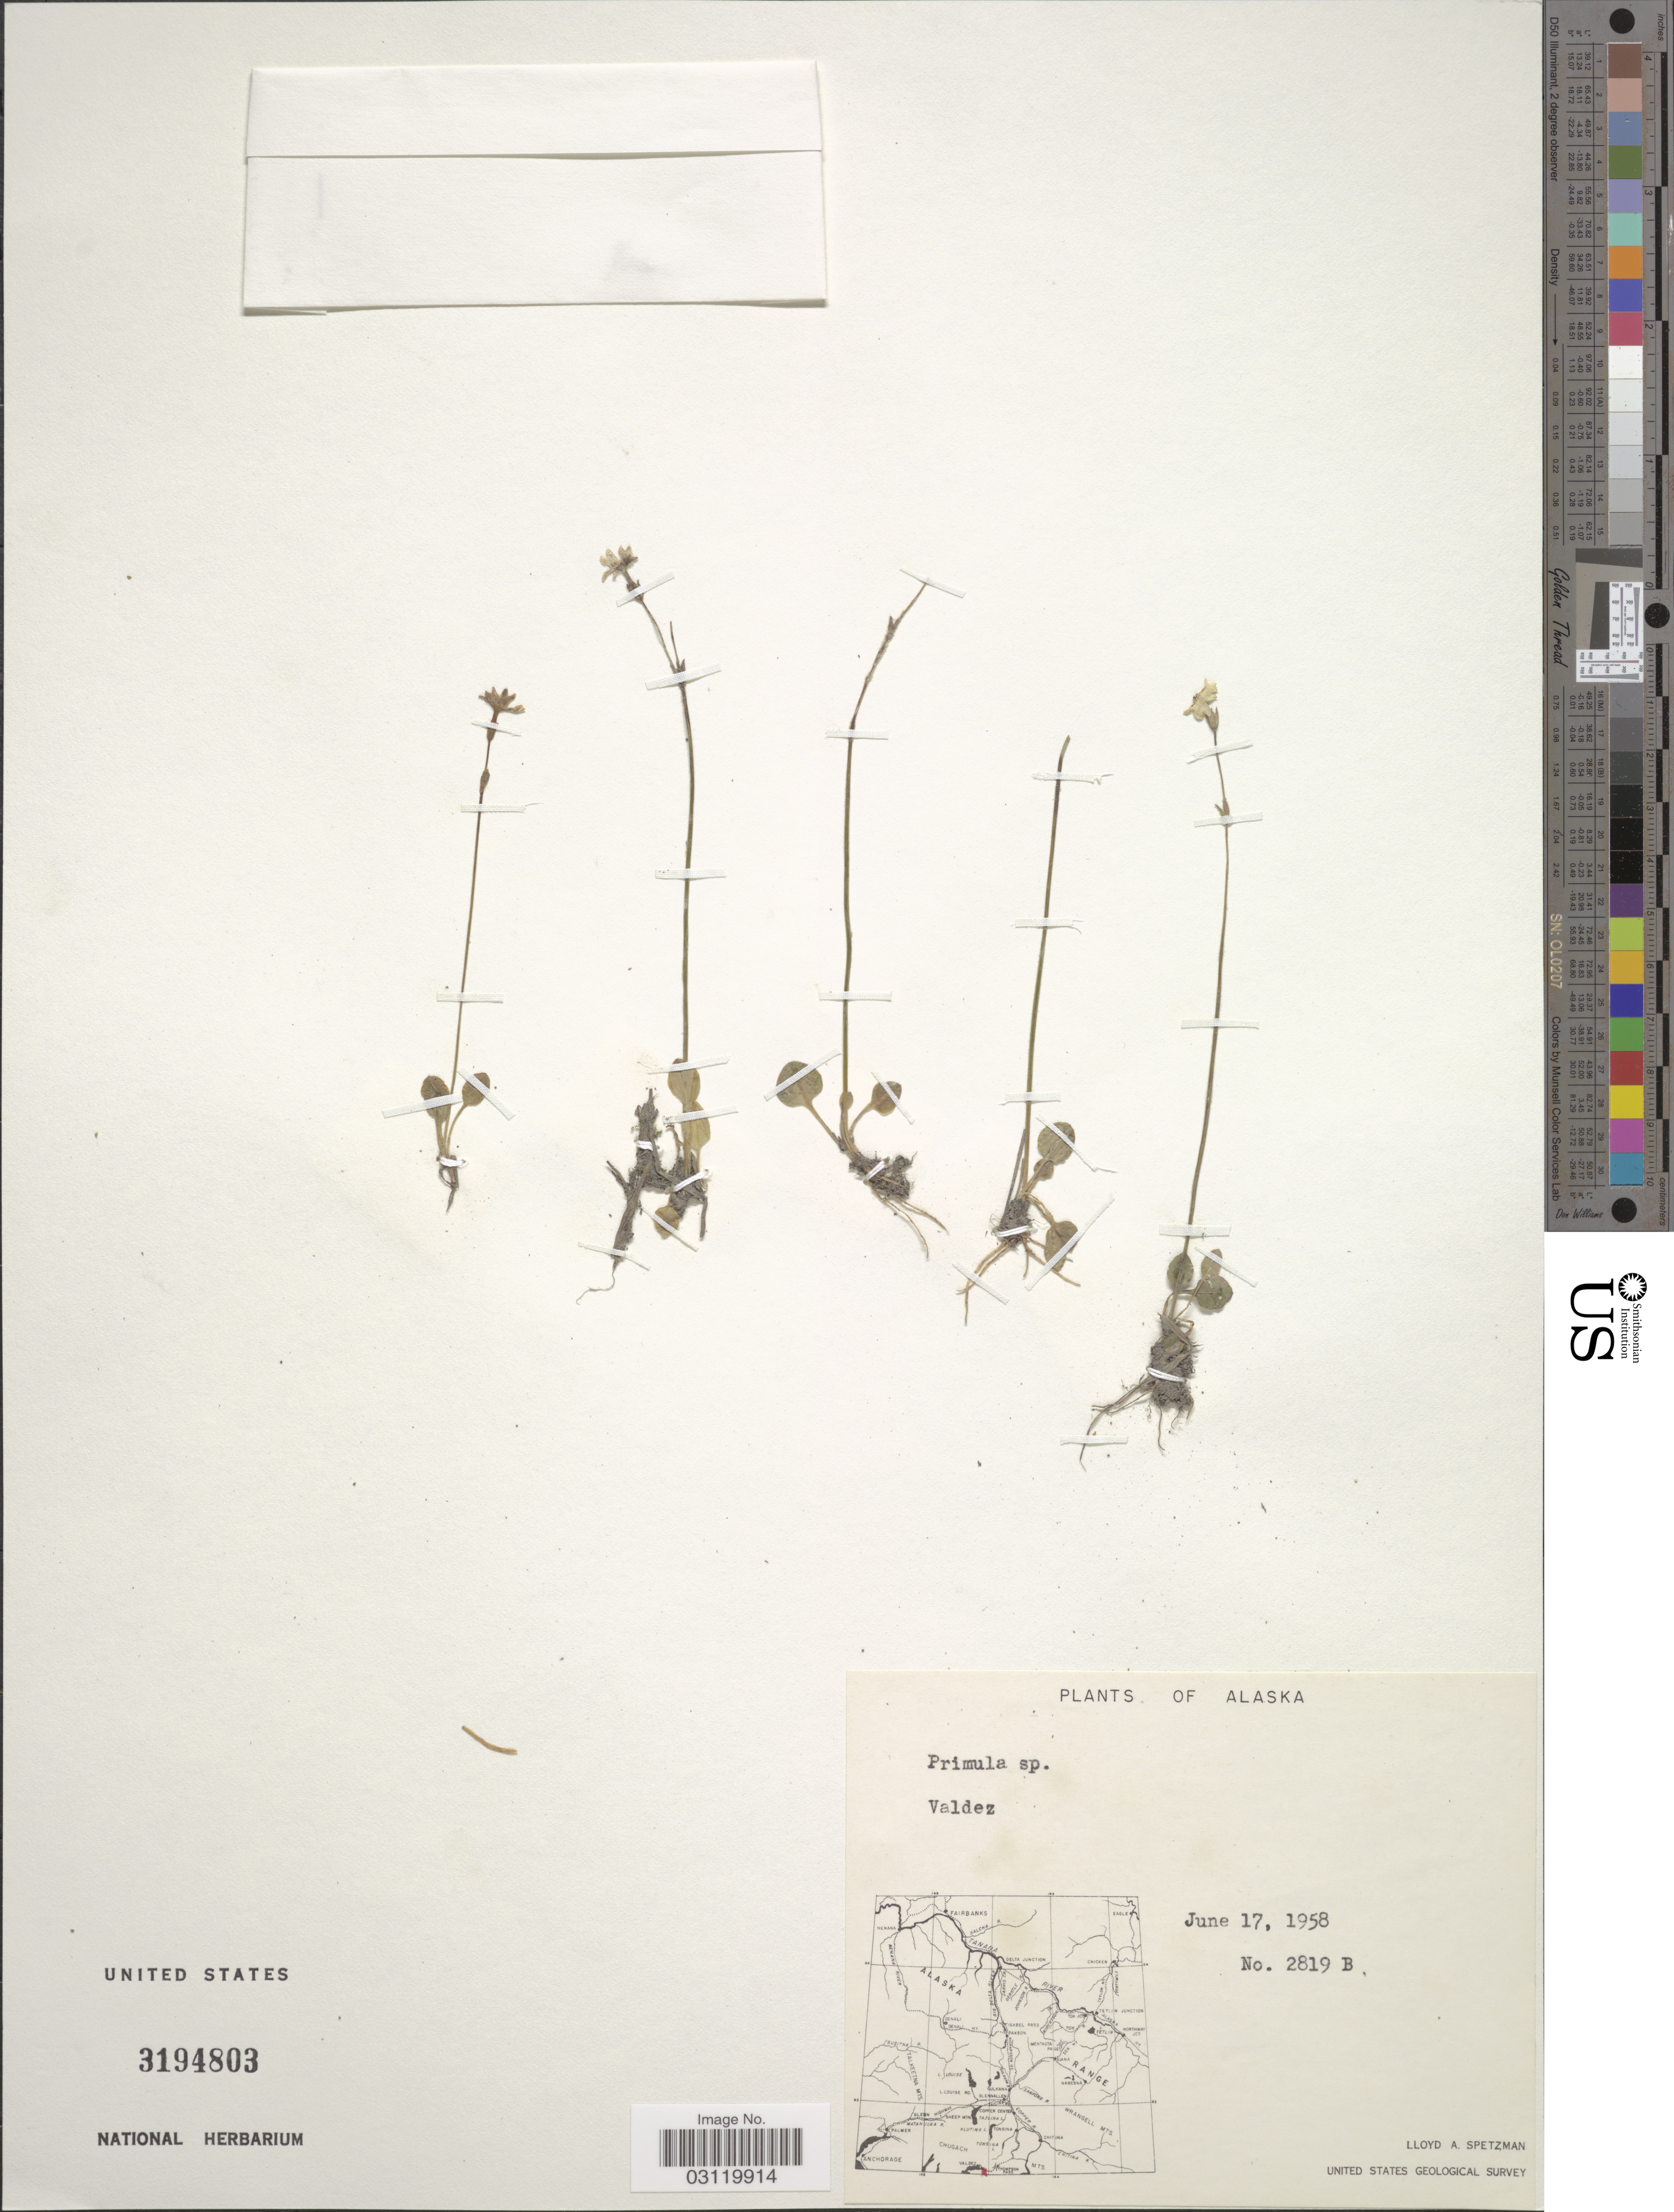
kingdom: Plantae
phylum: Tracheophyta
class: Magnoliopsida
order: Ericales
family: Primulaceae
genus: Primula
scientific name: Primula sp.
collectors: L. Spetzman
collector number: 2819B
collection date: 1958-06-17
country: United States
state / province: Alaska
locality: Valdez.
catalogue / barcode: US 3194803